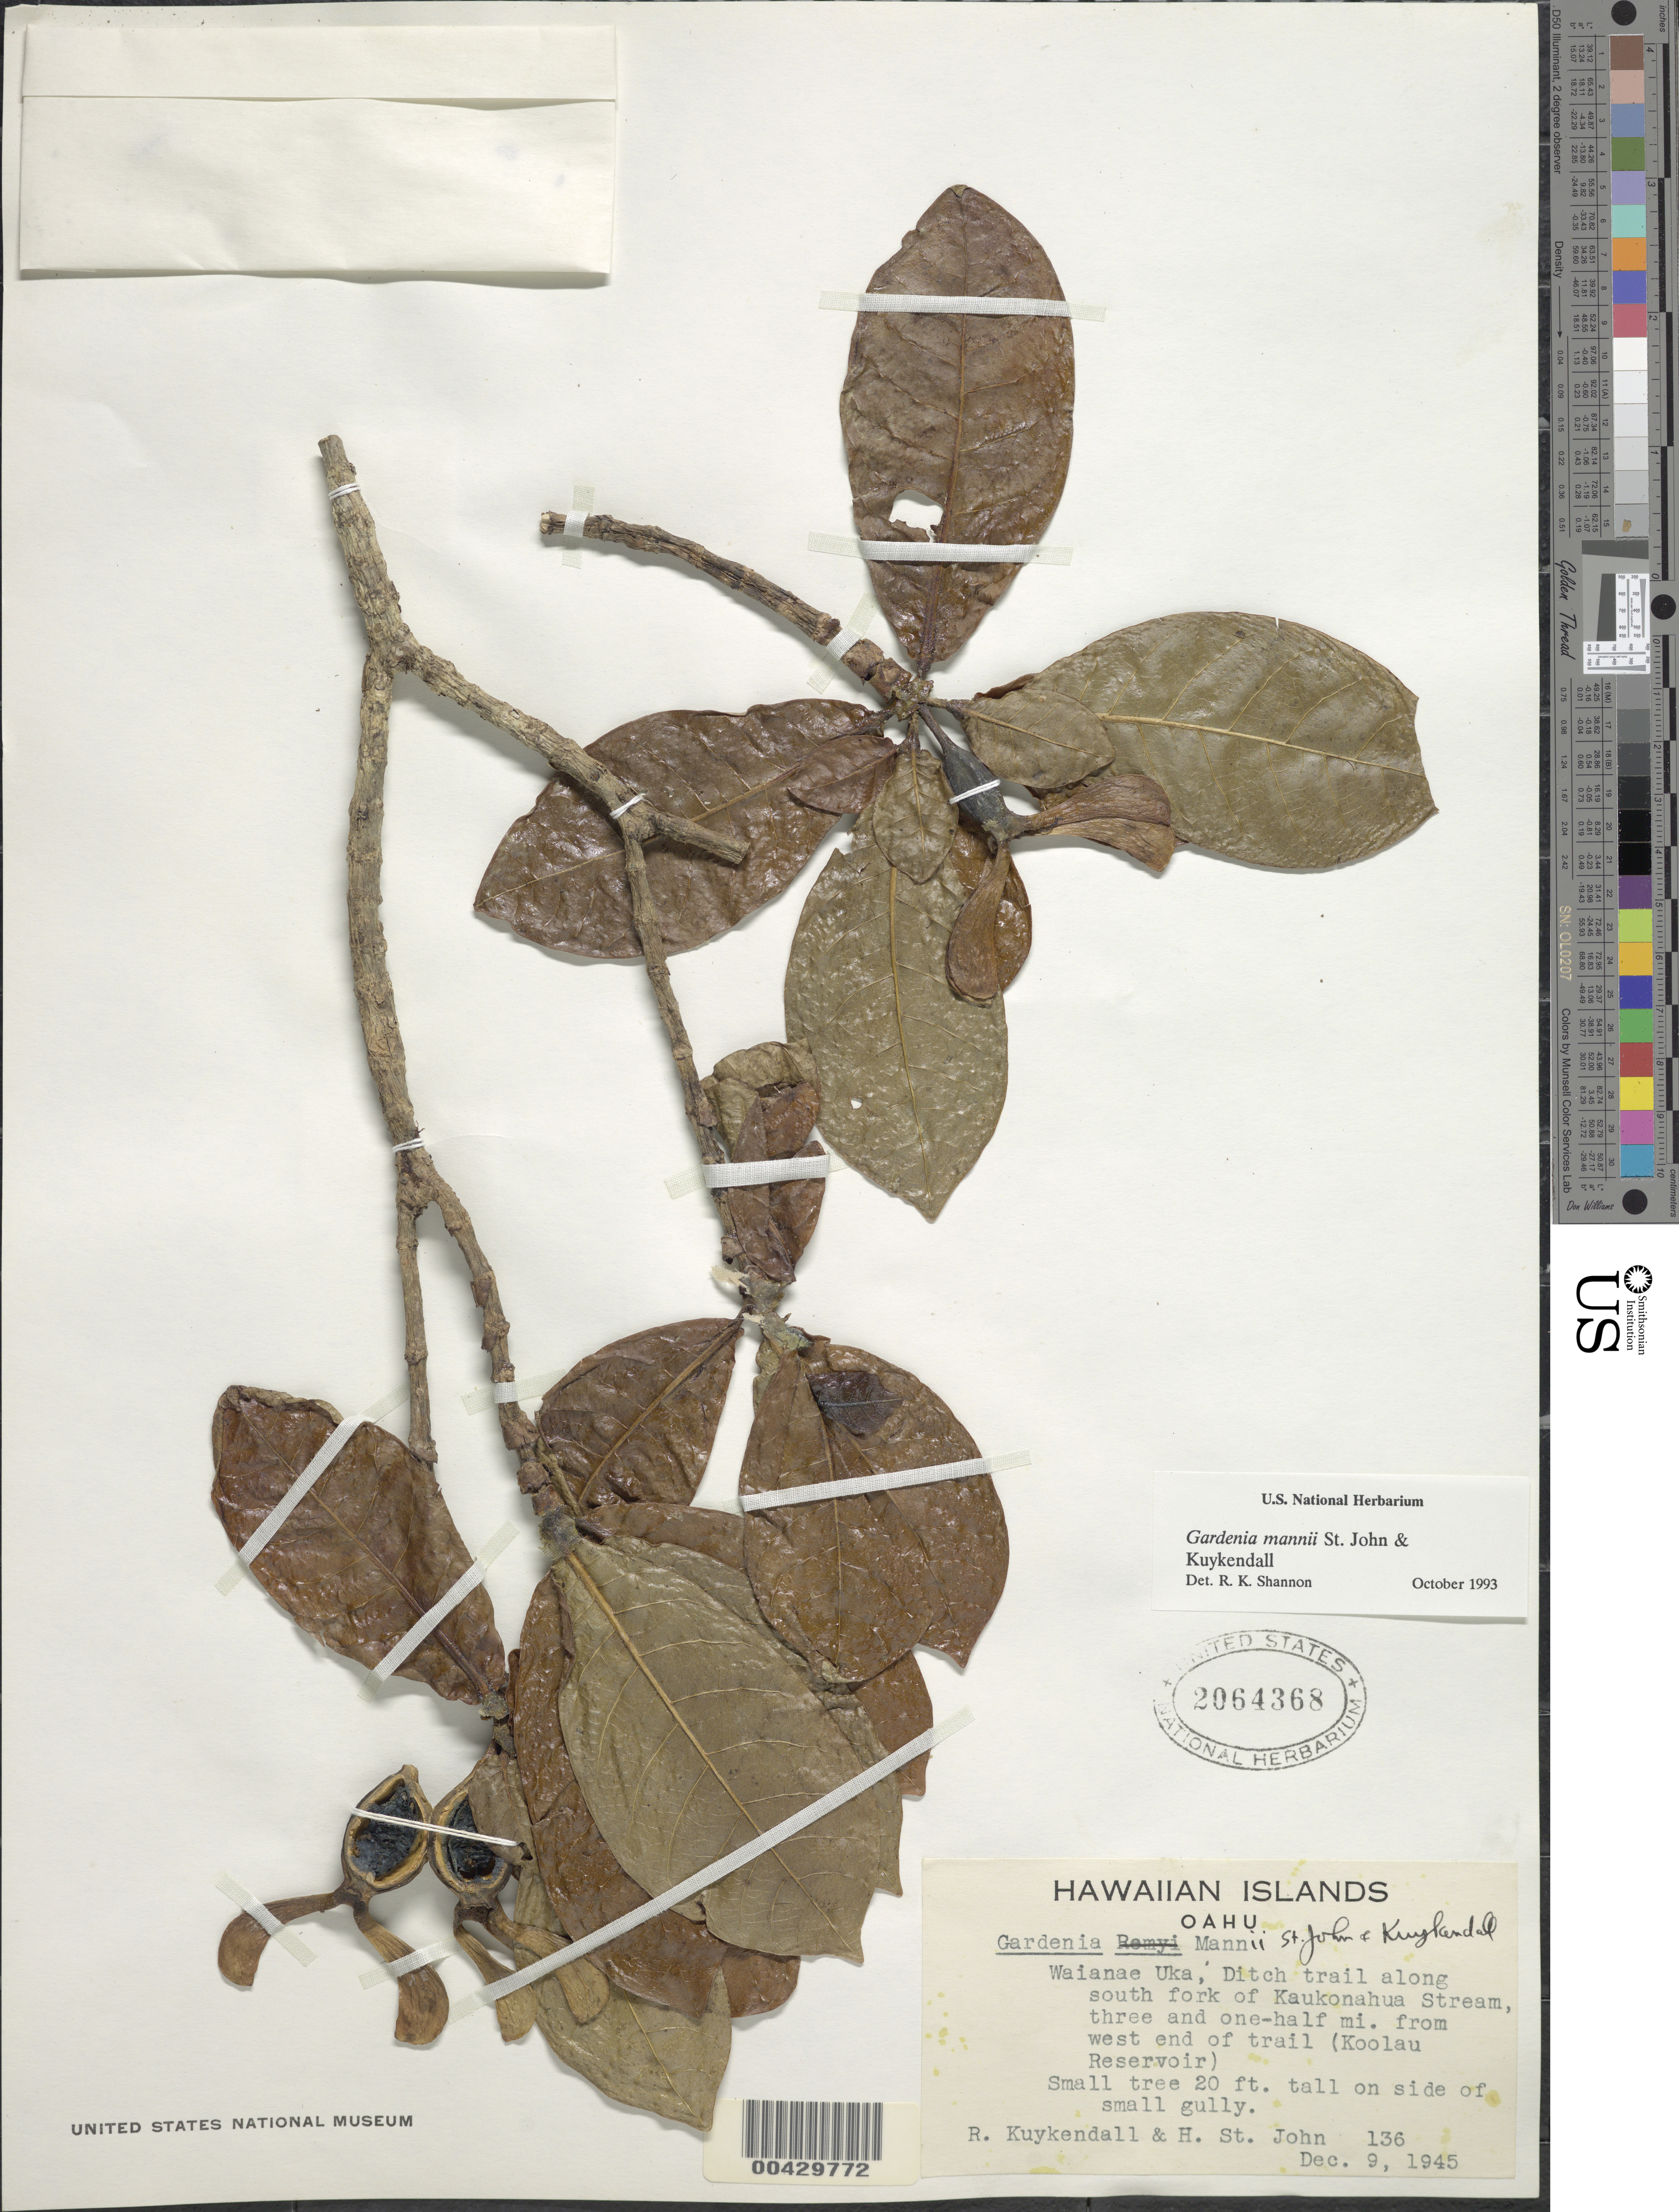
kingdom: Plantae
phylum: Tracheophyta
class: Magnoliopsida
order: Gentianales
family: Rubiaceae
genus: Gardenia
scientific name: Gardenia mannii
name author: H. St. John & Kuykendall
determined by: Shannon, R. K., (UNITED STATES)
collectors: R. Kuykendall & H. St. John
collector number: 136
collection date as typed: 9 Dec 1945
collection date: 1945-12-09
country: United States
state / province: Hawaii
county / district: Honolulu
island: Oahu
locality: Waianae Uka, Ditch trail along south fork of Kaukonahua Stream, 3 1/4 mi from w end of trail (Koolau Reservoir)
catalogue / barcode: US 2064368